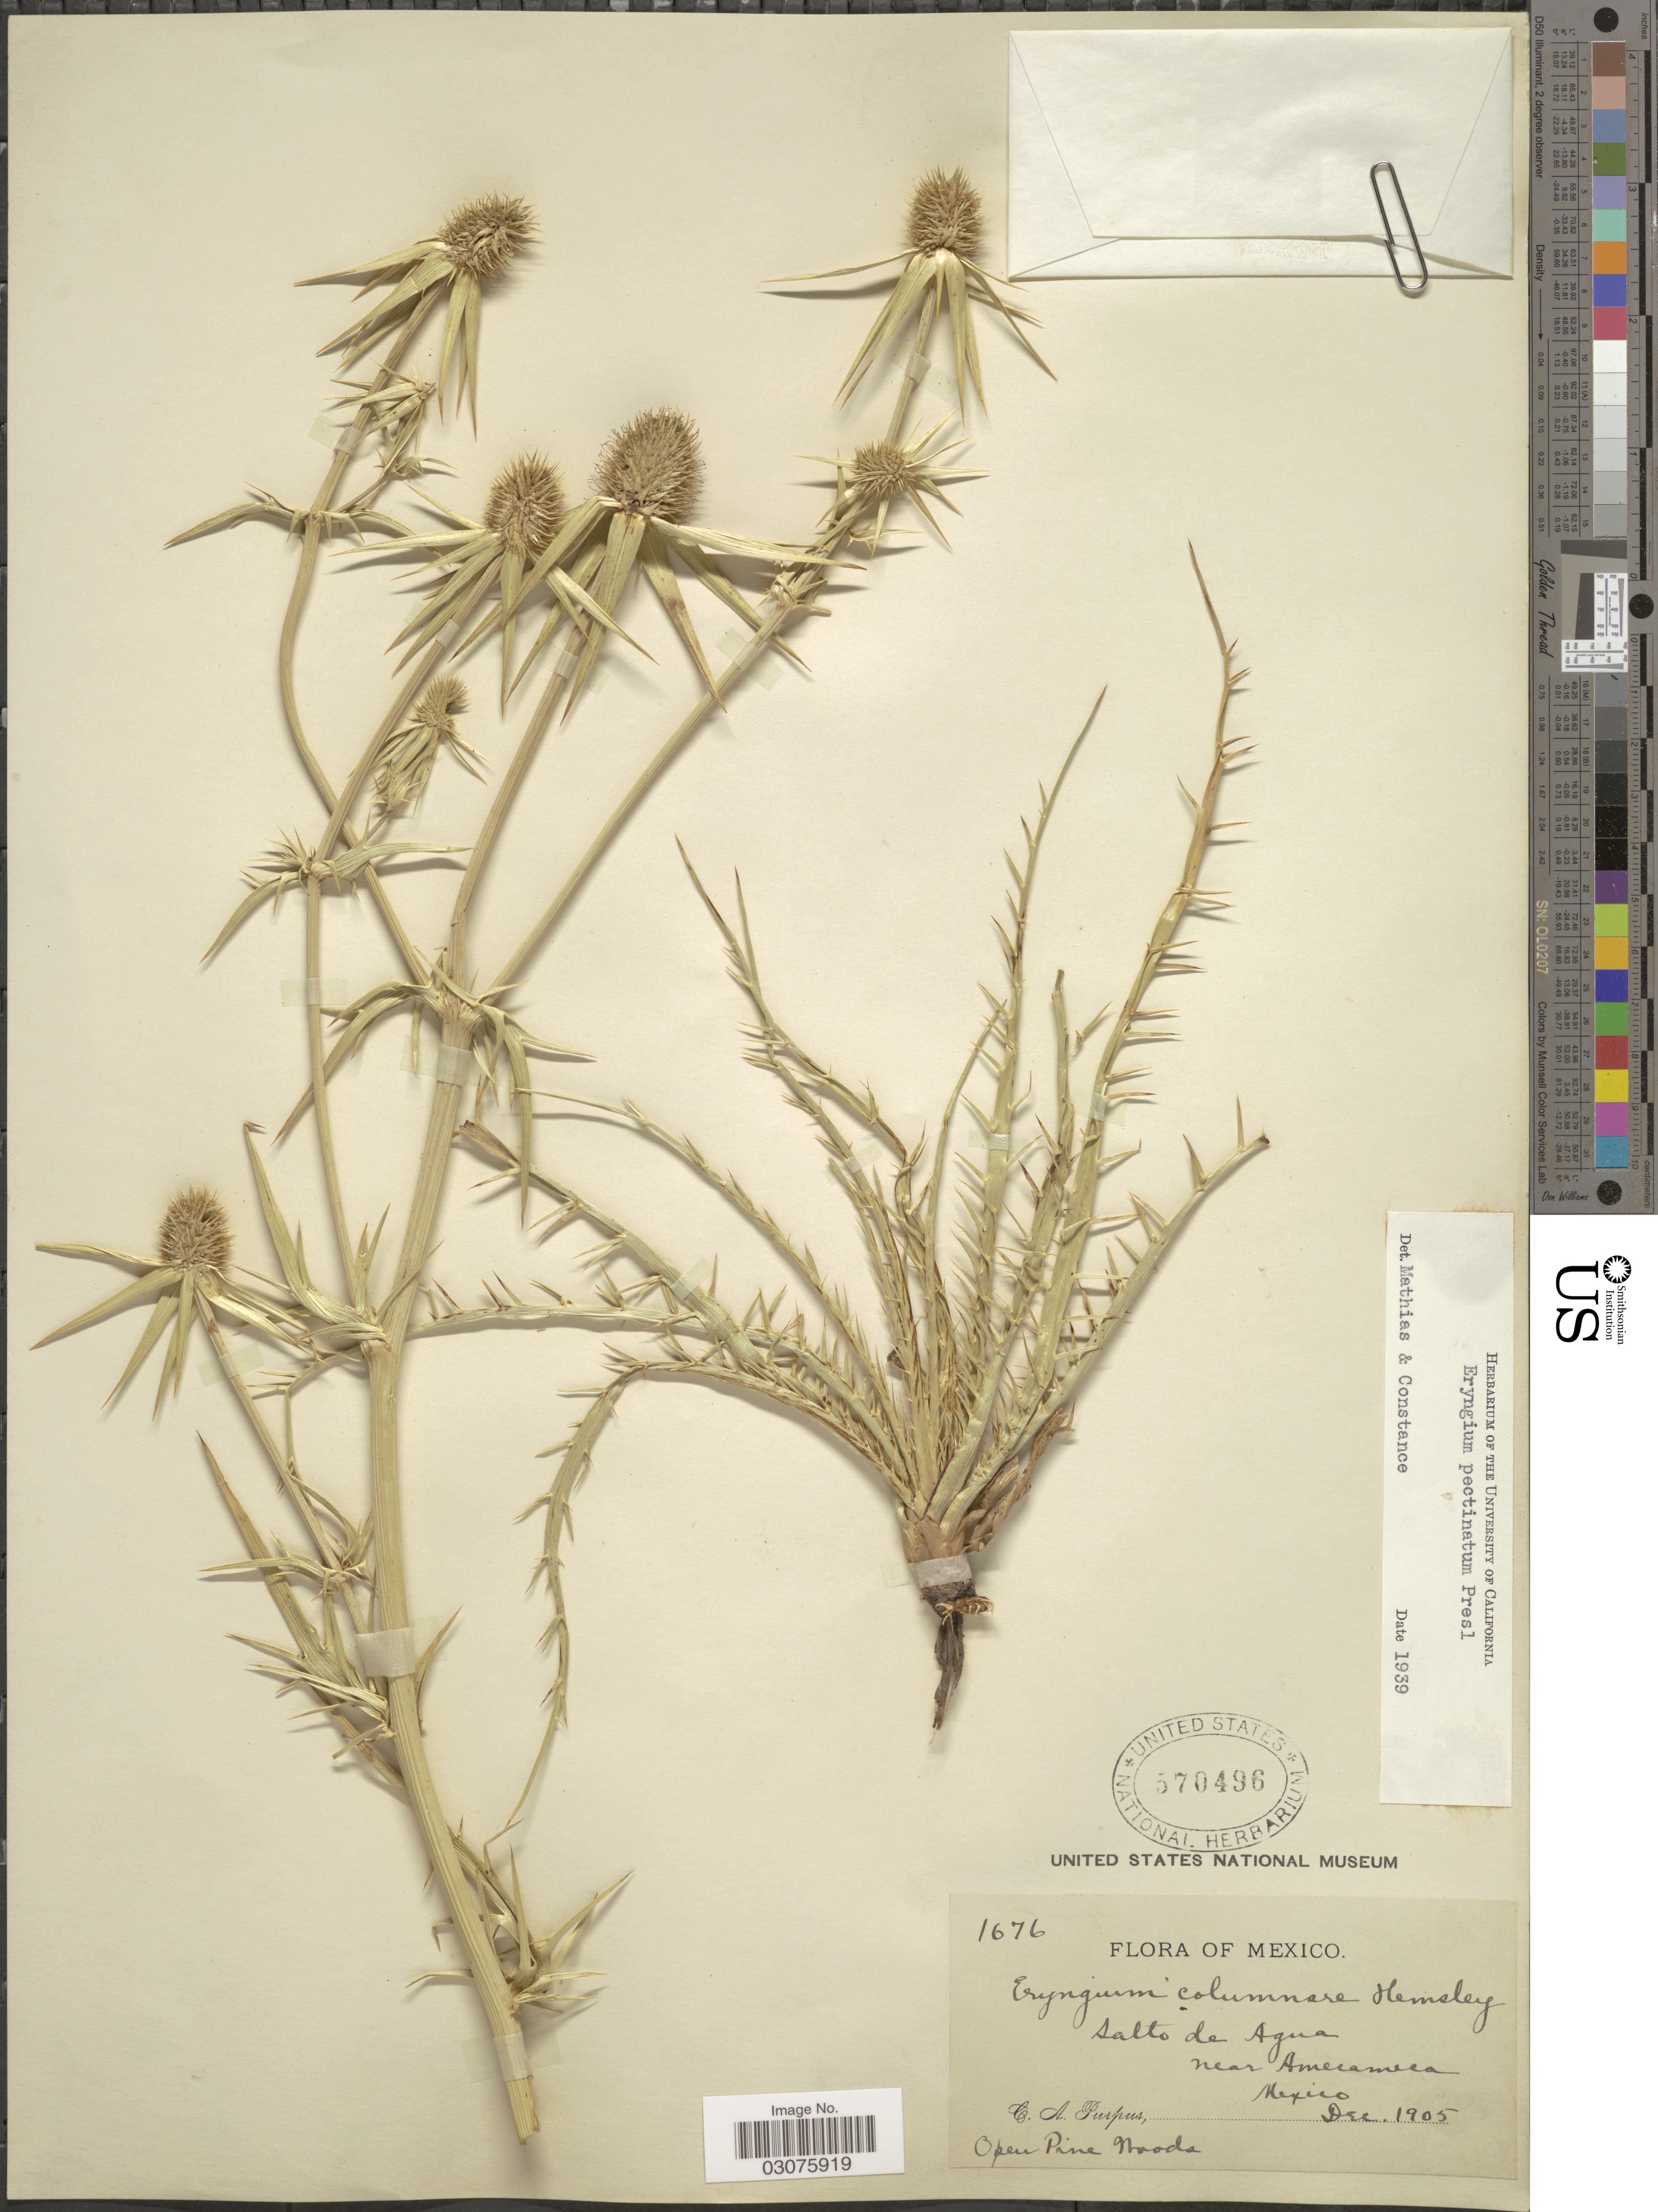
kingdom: Plantae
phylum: Tracheophyta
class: Magnoliopsida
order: Apiales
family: Apiaceae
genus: Eryngium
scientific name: Eryngium pectinatum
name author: C. Presl ex DC.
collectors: C. A. Purpus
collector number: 1676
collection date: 1905-12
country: Mexico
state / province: México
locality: Salto de Agua near Amecameca.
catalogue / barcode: US 570496